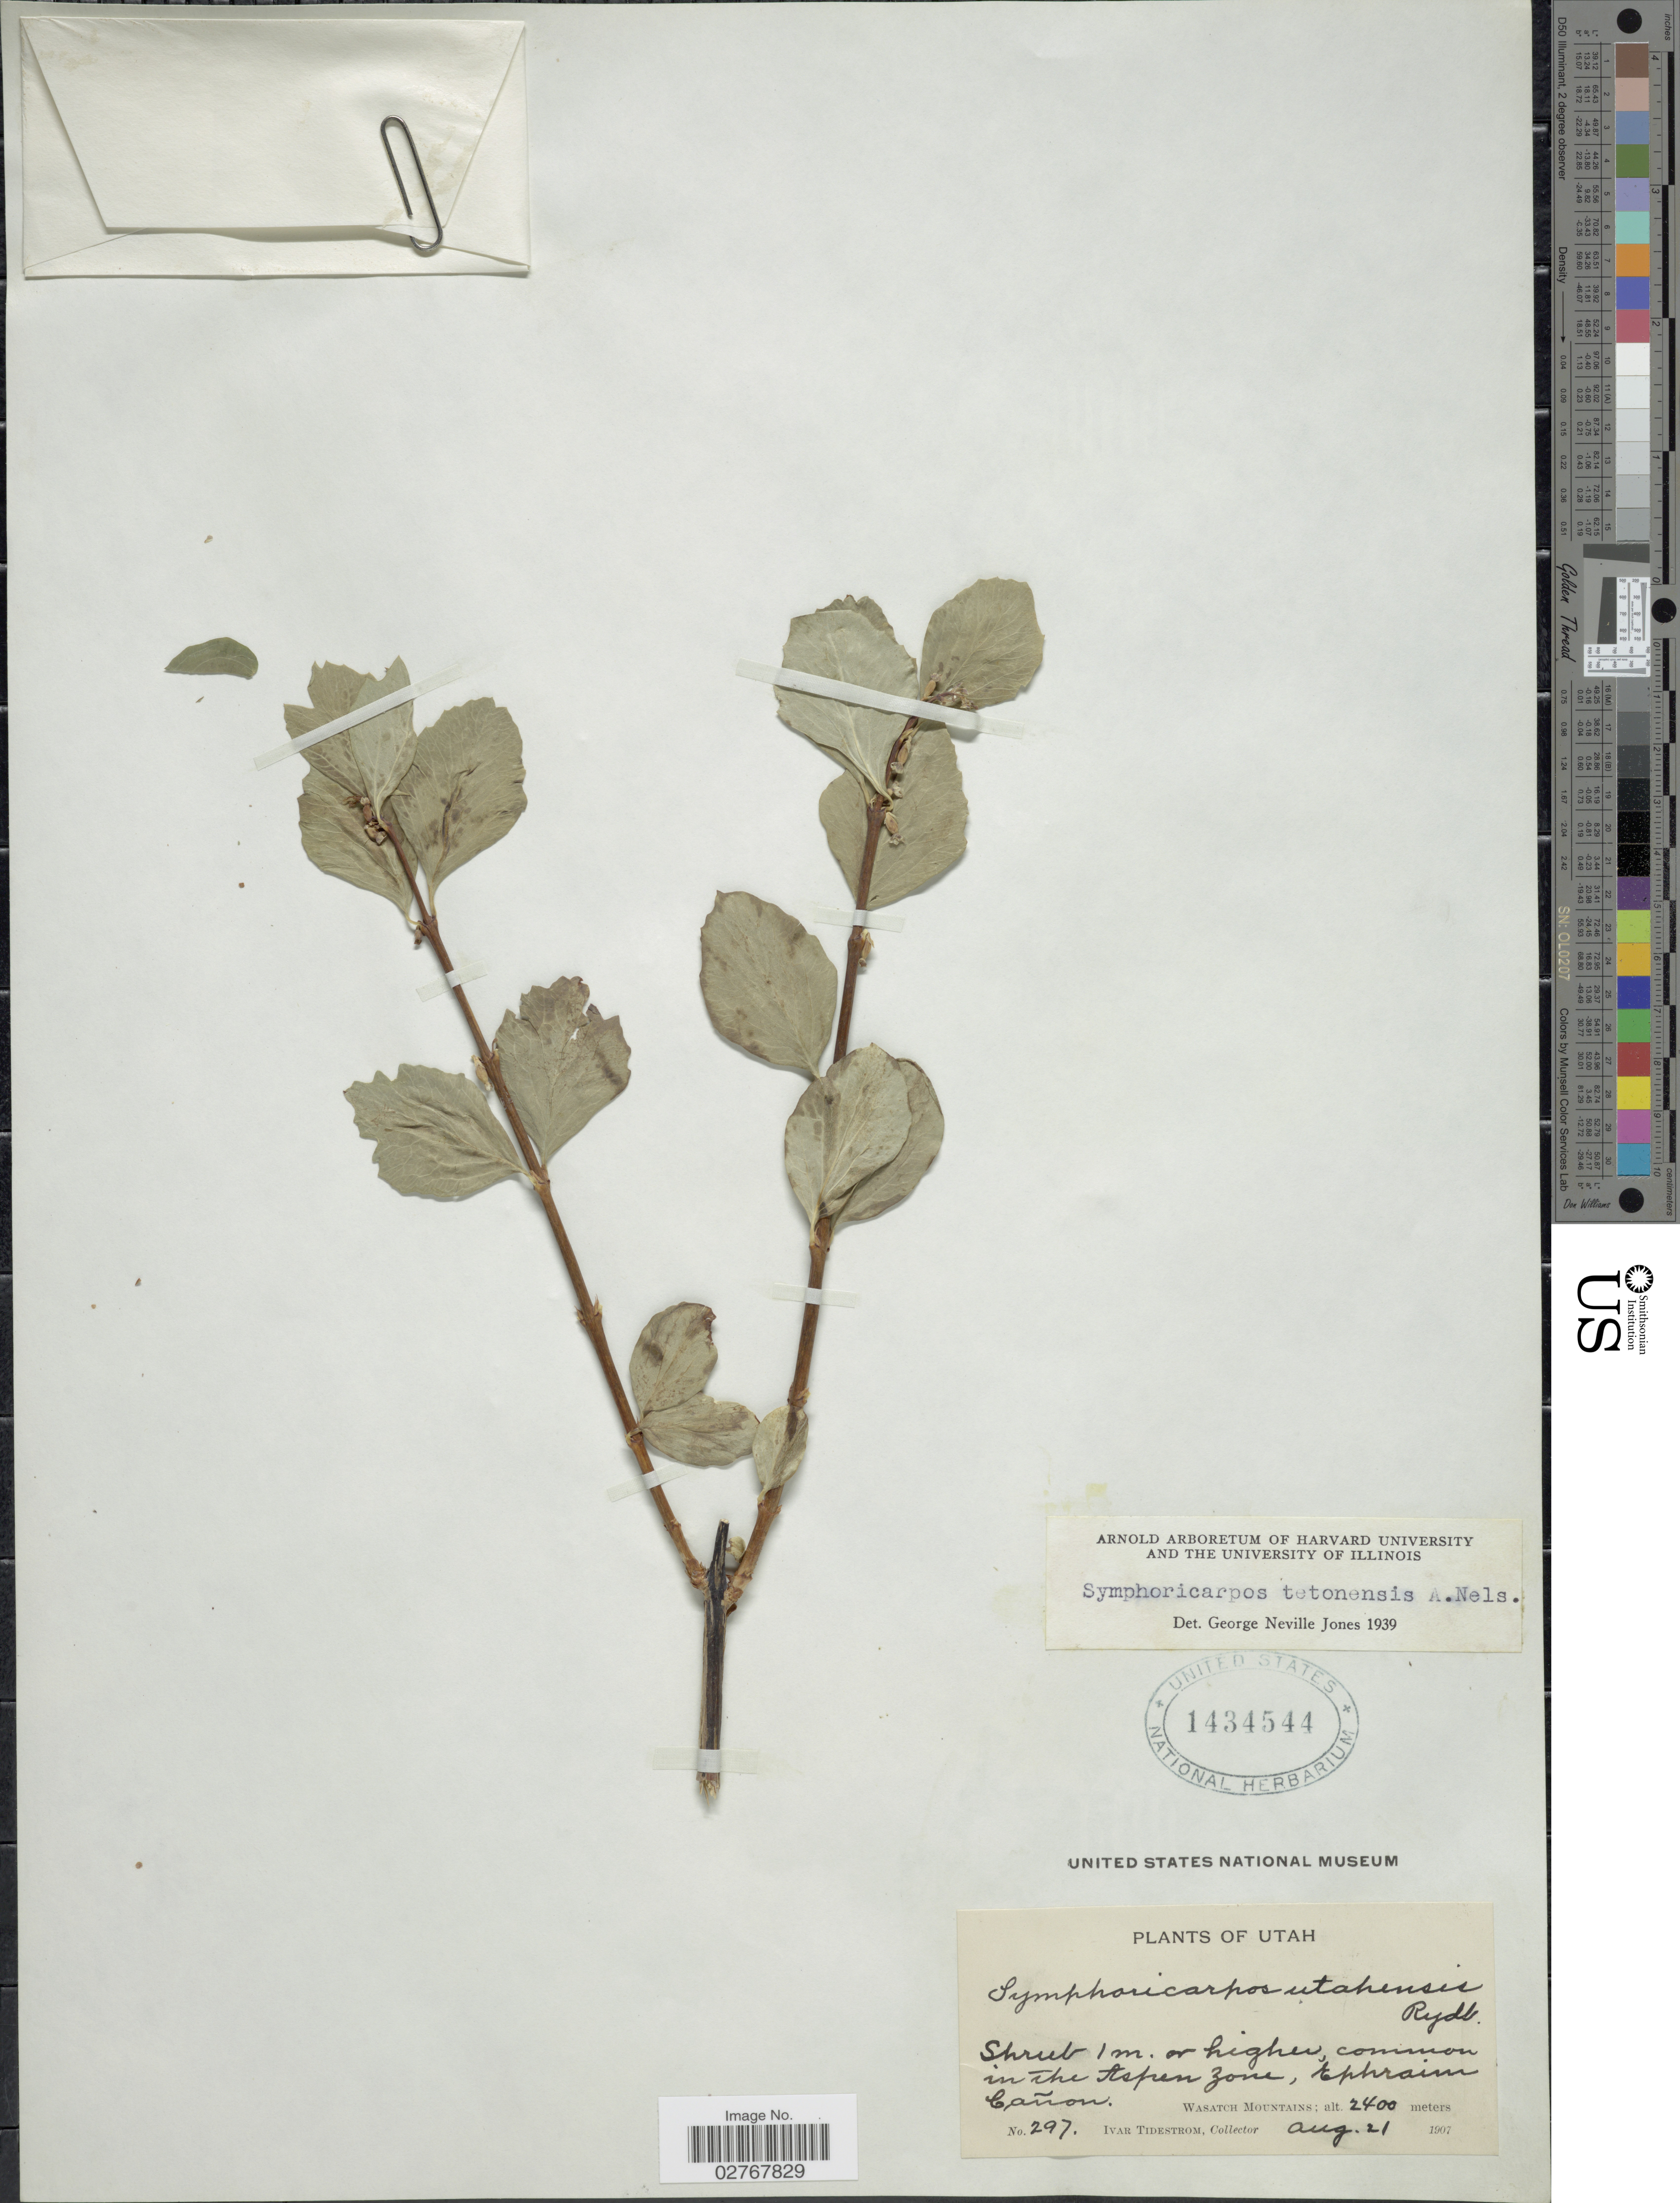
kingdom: Plantae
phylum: Tracheophyta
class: Magnoliopsida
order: Dipsacales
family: Caprifoliaceae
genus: Symphoricarpos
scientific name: Symphoricarpos tetonensis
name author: A. Nelson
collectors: I. F. Tidestrom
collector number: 297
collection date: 1907-08-21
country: United States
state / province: Utah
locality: Common in the Aspen Zone, Ephraim Cañon, Wasatch Mountains.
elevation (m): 2400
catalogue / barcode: US 1434544